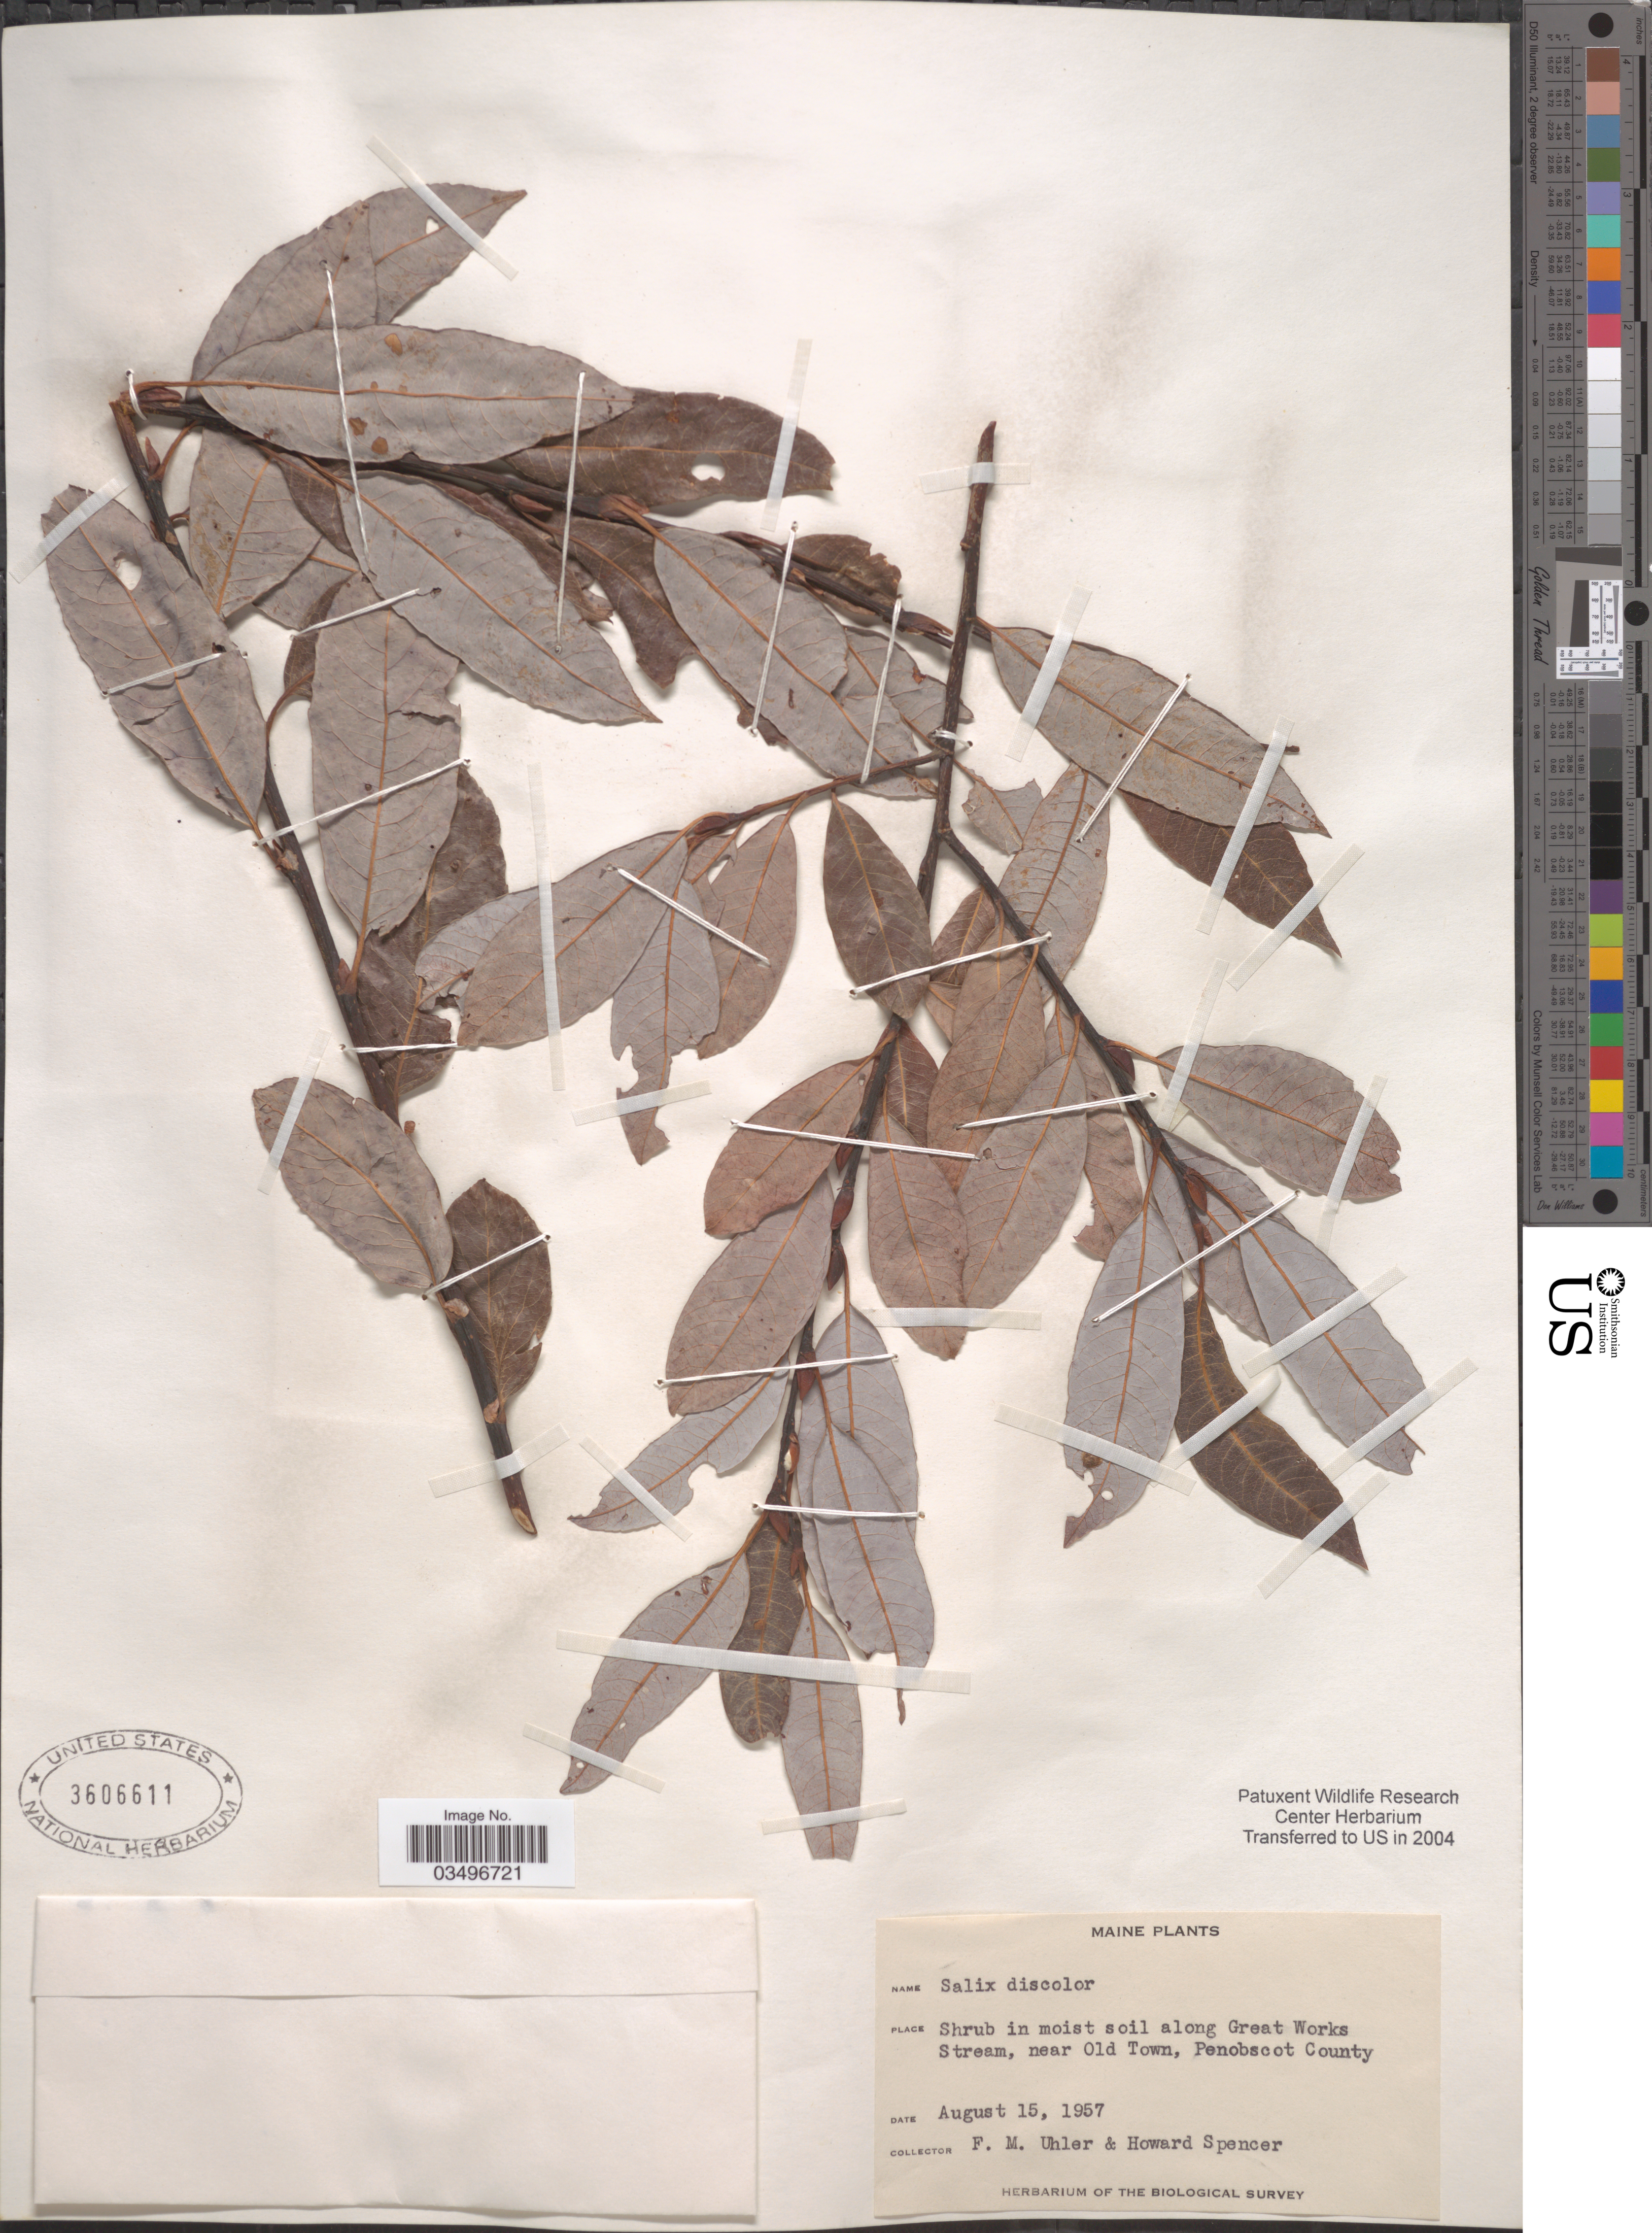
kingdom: Plantae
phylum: Tracheophyta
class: Magnoliopsida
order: Malpighiales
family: Salicaceae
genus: Salix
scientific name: Salix discolor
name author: Muhl.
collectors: F. M. Uhler & H. Spencer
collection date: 1957-08-15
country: United States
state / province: Maine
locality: Along Great Works Stream, near Old Town, Penobscot County.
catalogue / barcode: US 3606611